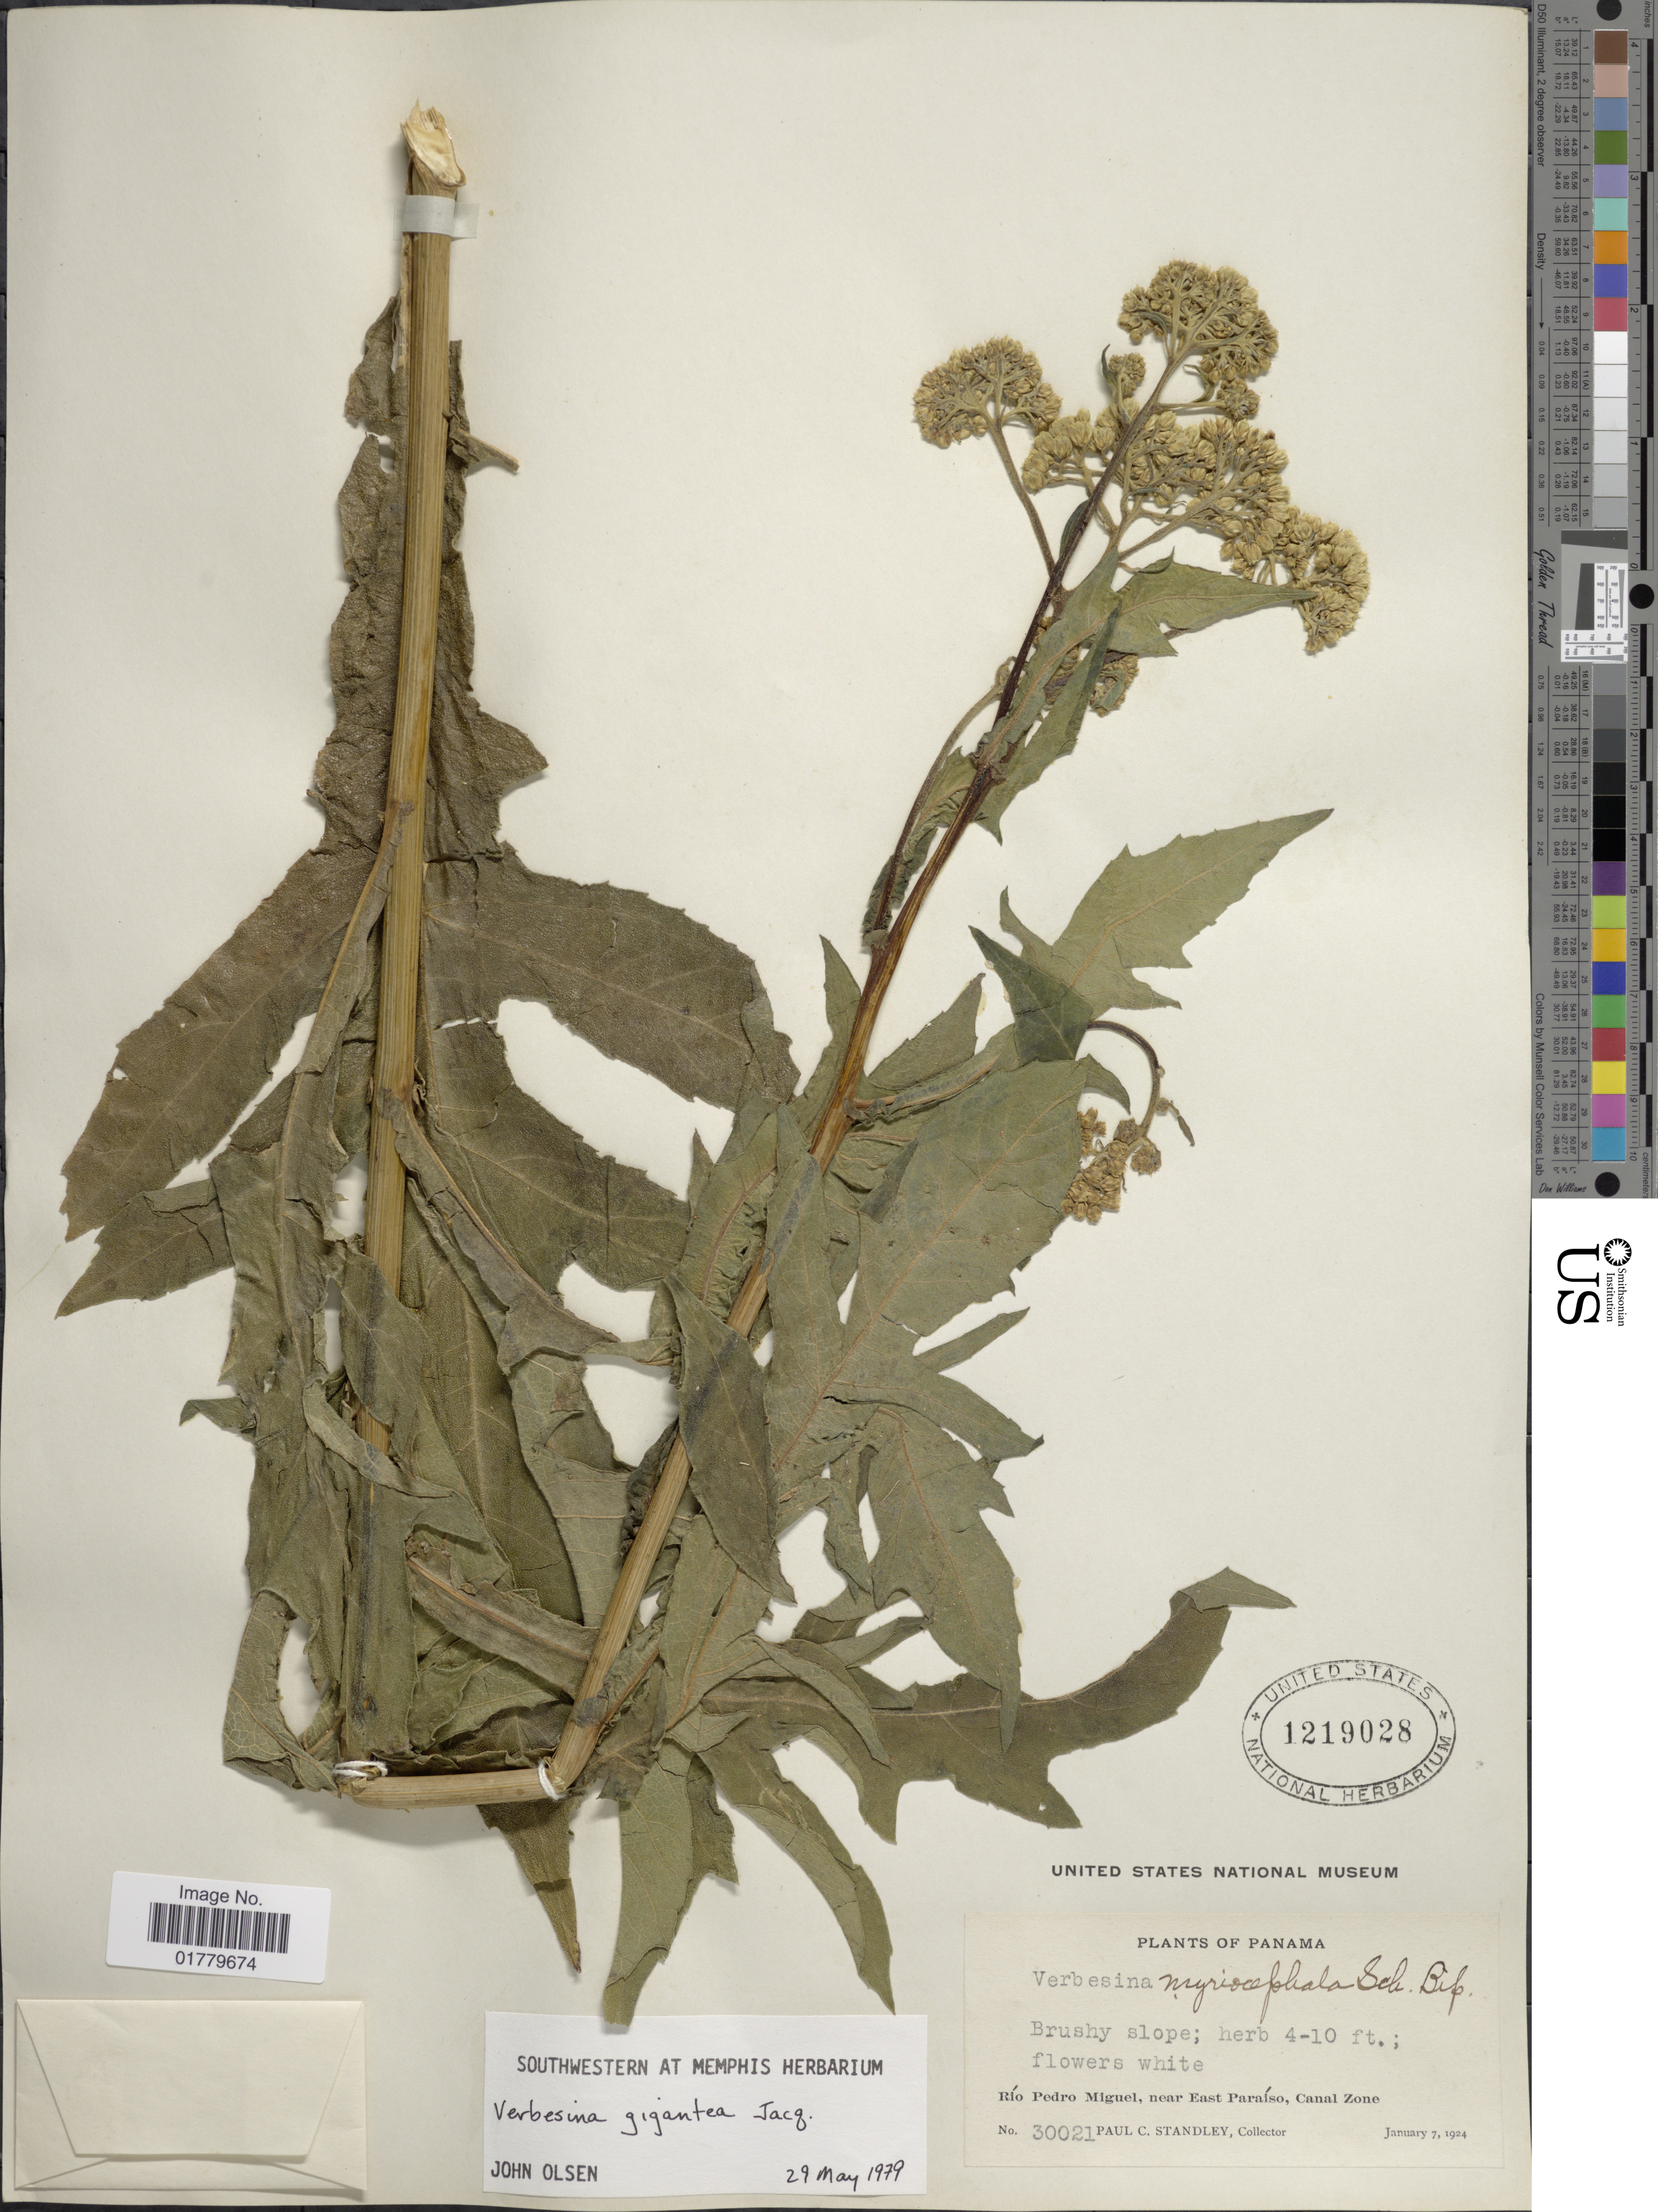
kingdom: Plantae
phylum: Tracheophyta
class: Magnoliopsida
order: Asterales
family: Asteraceae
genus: Verbesina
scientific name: Verbesina gigantea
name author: Jacq.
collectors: P. C. Standley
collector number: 30021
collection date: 1924-01-07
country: Panama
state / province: Colón / Panamá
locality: Río Pedro Miguel, near East Paraíso, Canal Zone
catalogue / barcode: US 1219028